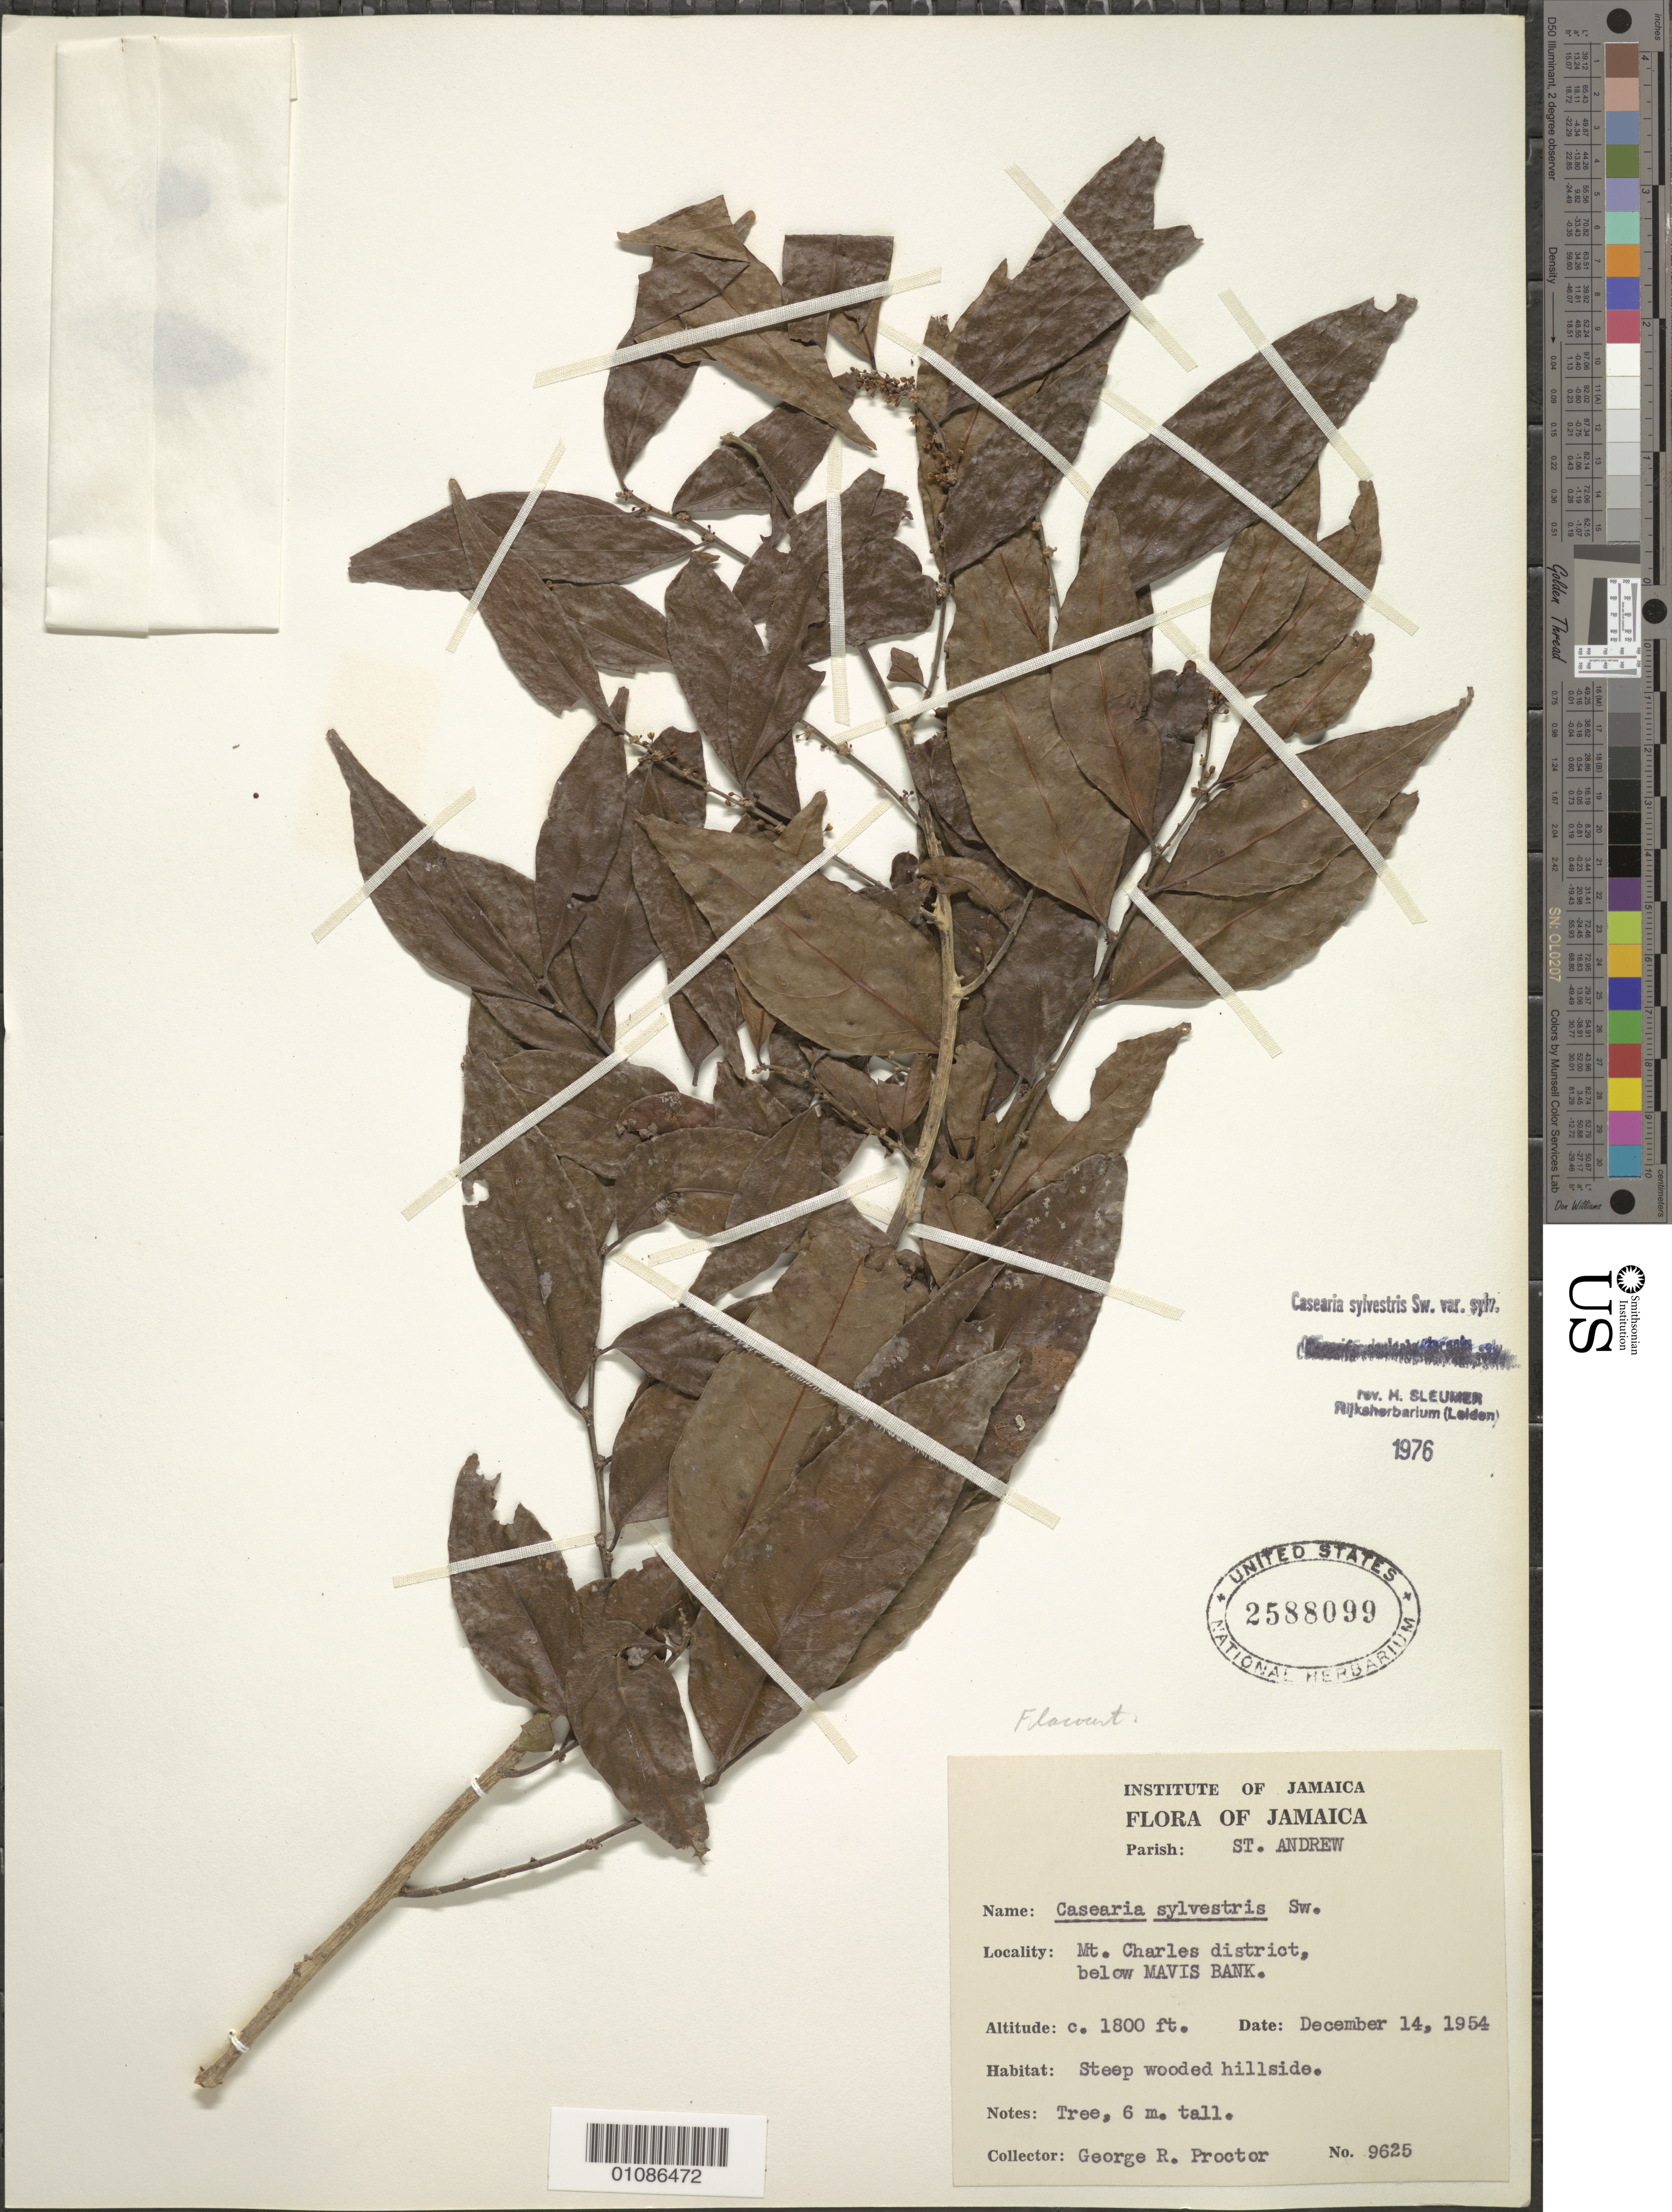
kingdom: Plantae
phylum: Tracheophyta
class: Magnoliopsida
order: Malpighiales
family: Salicaceae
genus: Casearia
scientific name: Casearia sylvestris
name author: Sw.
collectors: G. R. Proctor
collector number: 9625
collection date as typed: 14 Dec 1954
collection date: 1954-12-14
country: Jamaica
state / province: Saint Andrew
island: Jamaica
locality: Mt. Charles distrcit, below Mavis Bank.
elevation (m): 549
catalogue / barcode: US 2588099